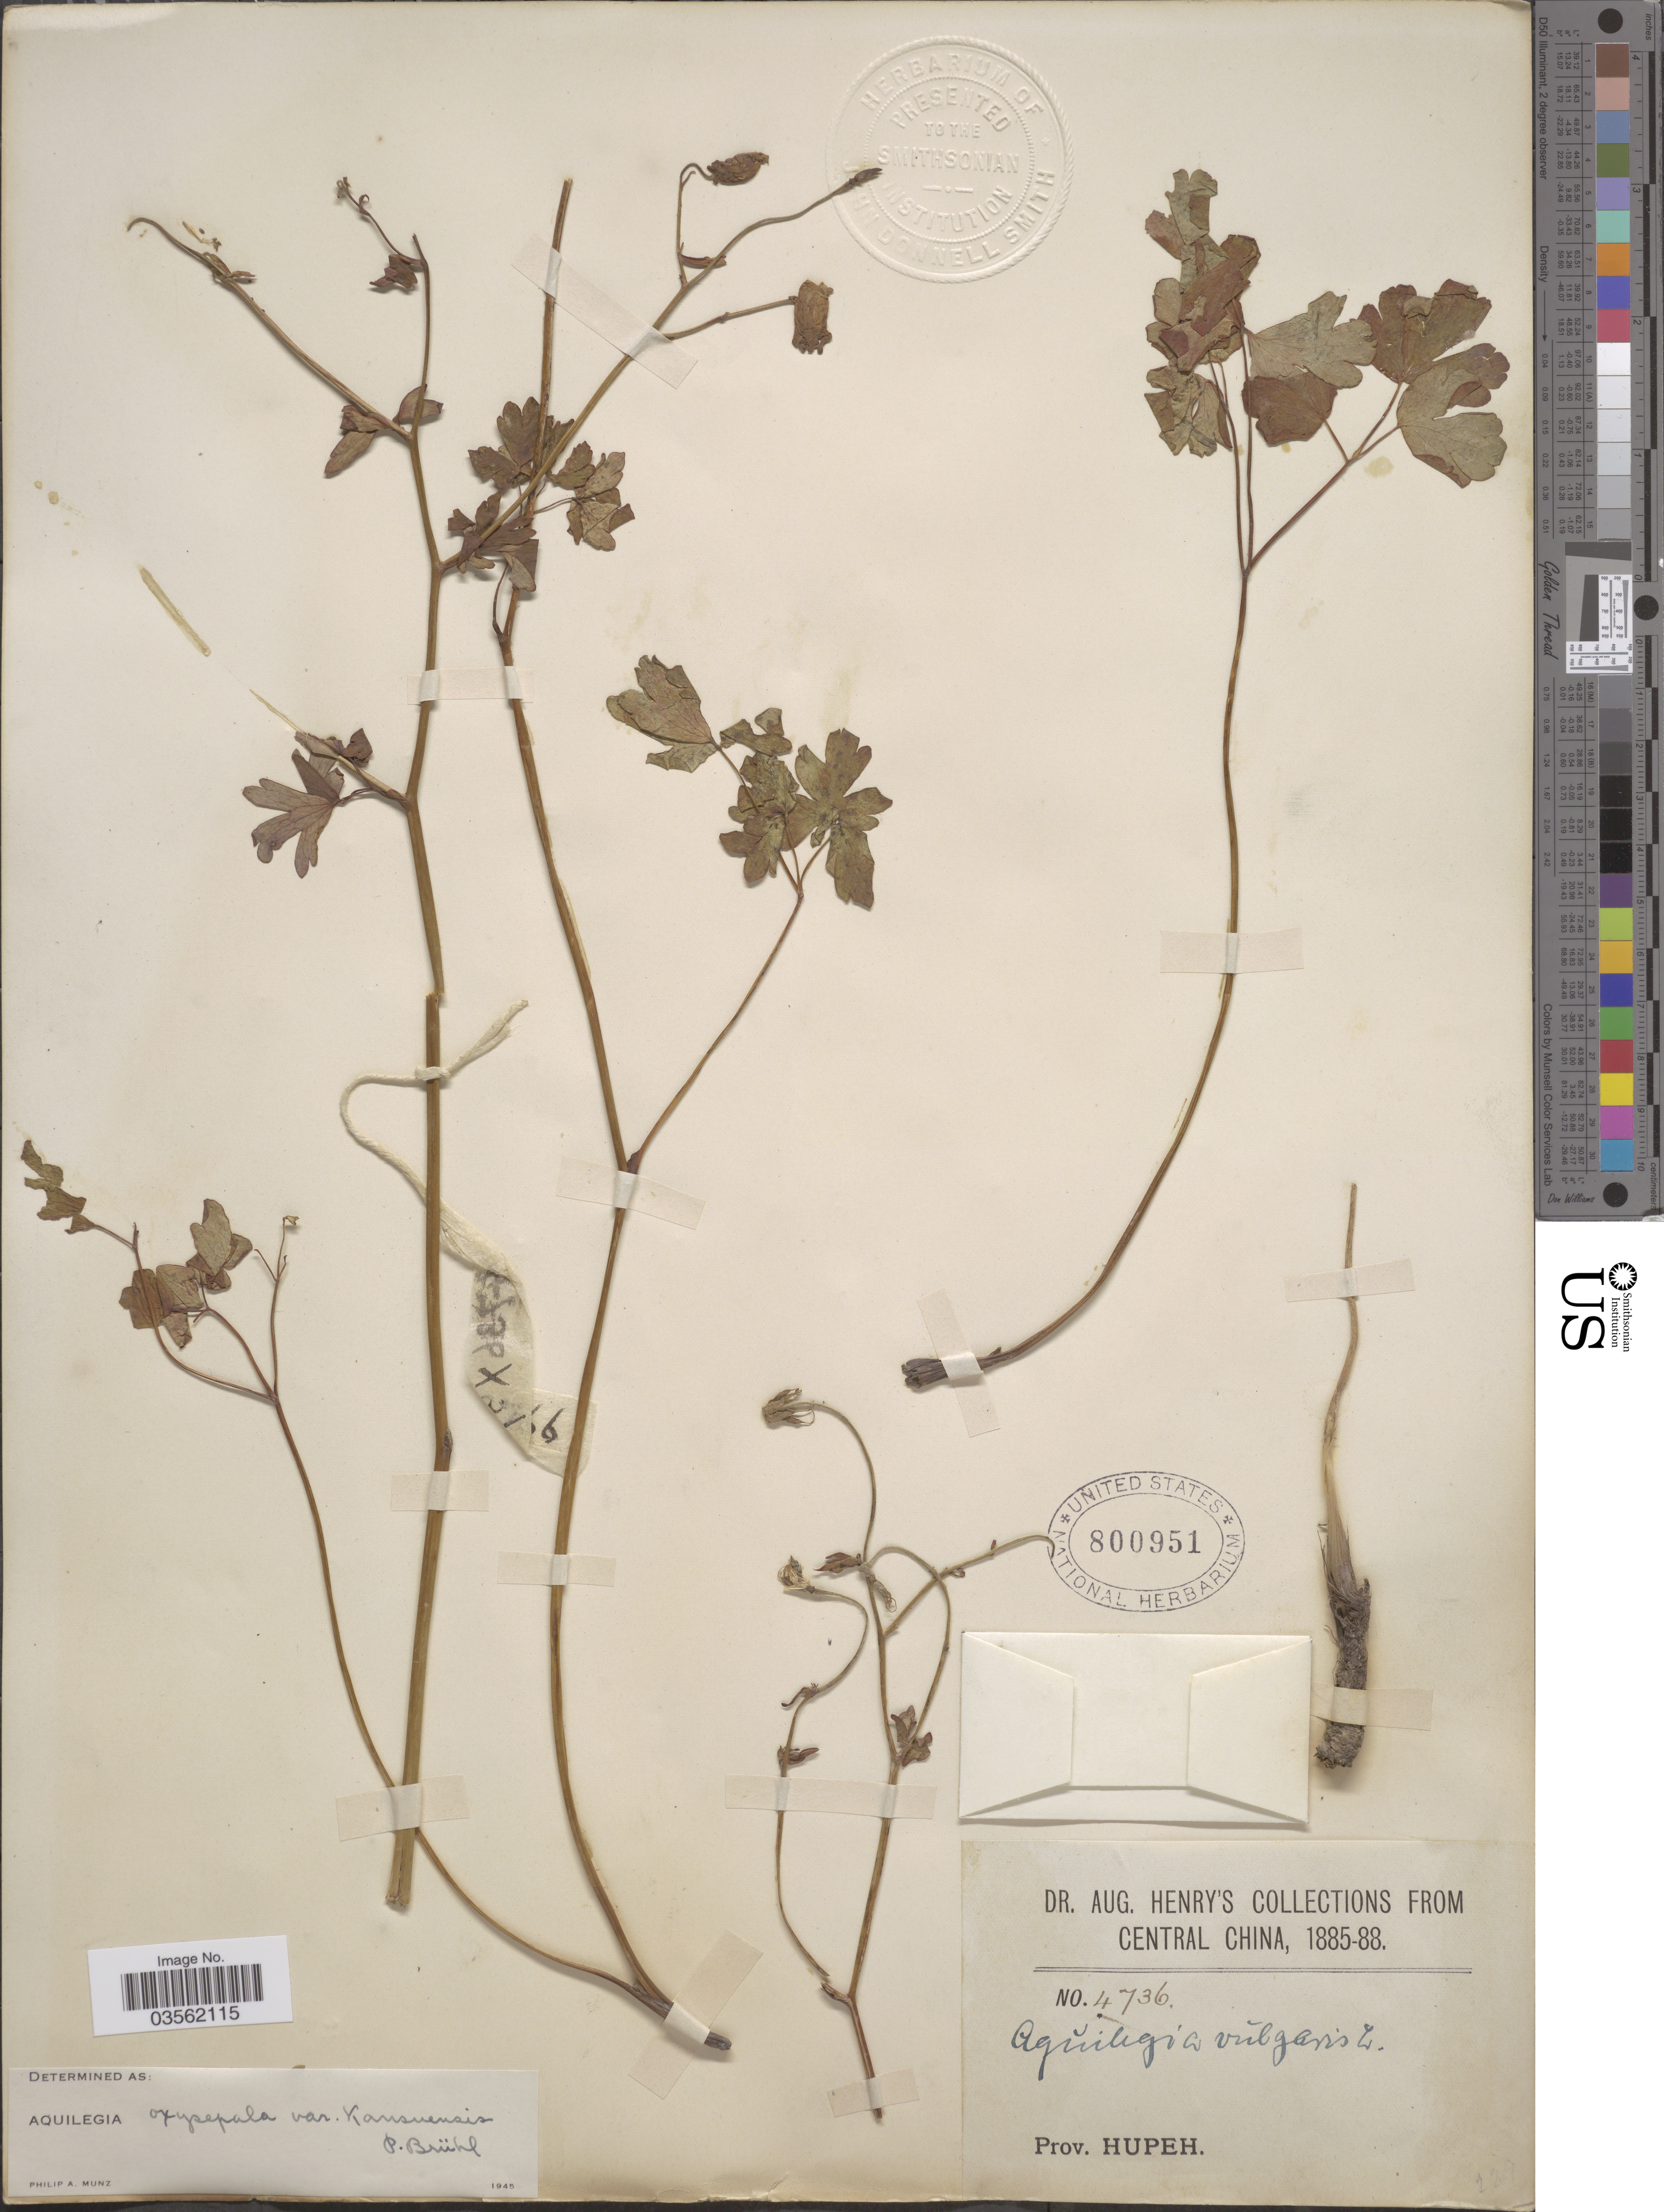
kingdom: Plantae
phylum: Tracheophyta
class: Magnoliopsida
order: Ranunculales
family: Ranunculaceae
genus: Aquilegia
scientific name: Aquilegia oxysepala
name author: Trautv. & C.A. Mey.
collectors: A. Henry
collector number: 4736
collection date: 1885/1888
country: China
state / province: Hubei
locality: Central China. Prov. Hupeh.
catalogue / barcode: US 800951